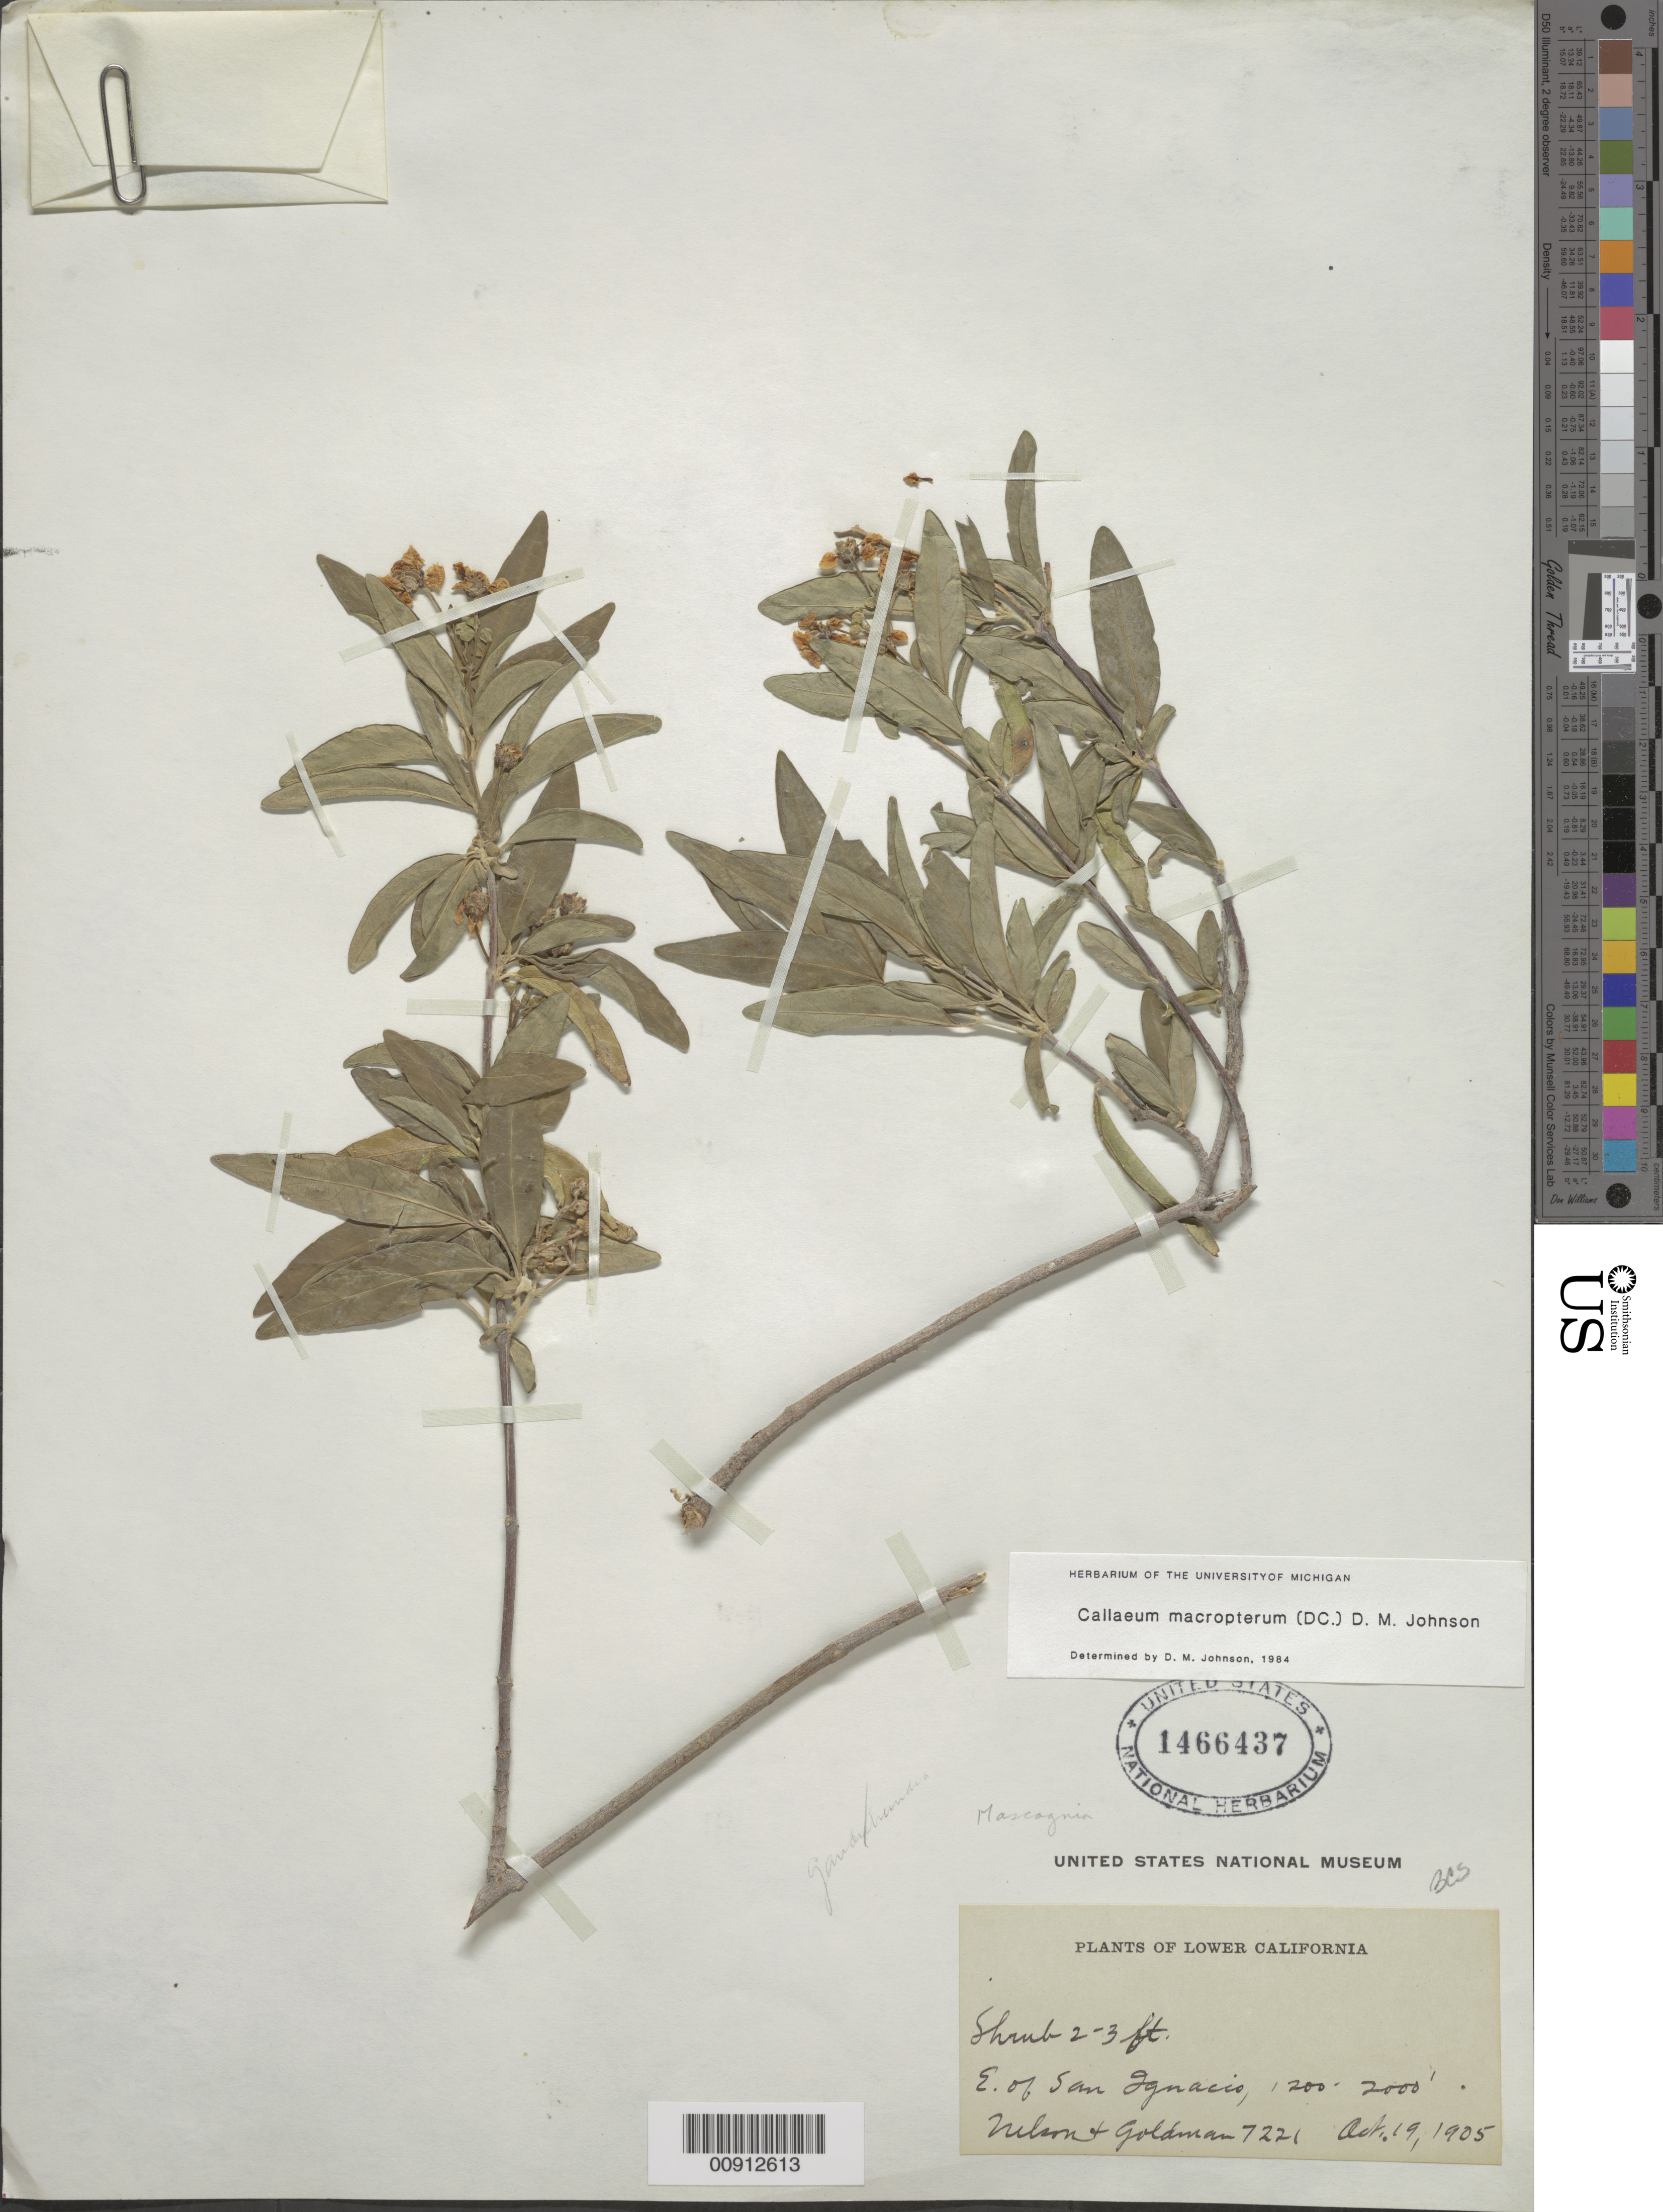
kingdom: Plantae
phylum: Tracheophyta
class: Magnoliopsida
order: Malpighiales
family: Malpighiaceae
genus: Callaeum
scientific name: Callaeum macropterum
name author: (Moc. & Sessé ex DC.) D.M. Johnson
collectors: E. W. Nelson & E. A. Goldman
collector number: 7221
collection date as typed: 19 Oct 1905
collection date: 1905-10-19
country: Mexico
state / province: Baja California Sur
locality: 20 miles E. of San Ignacio.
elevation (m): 366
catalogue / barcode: US 1466437